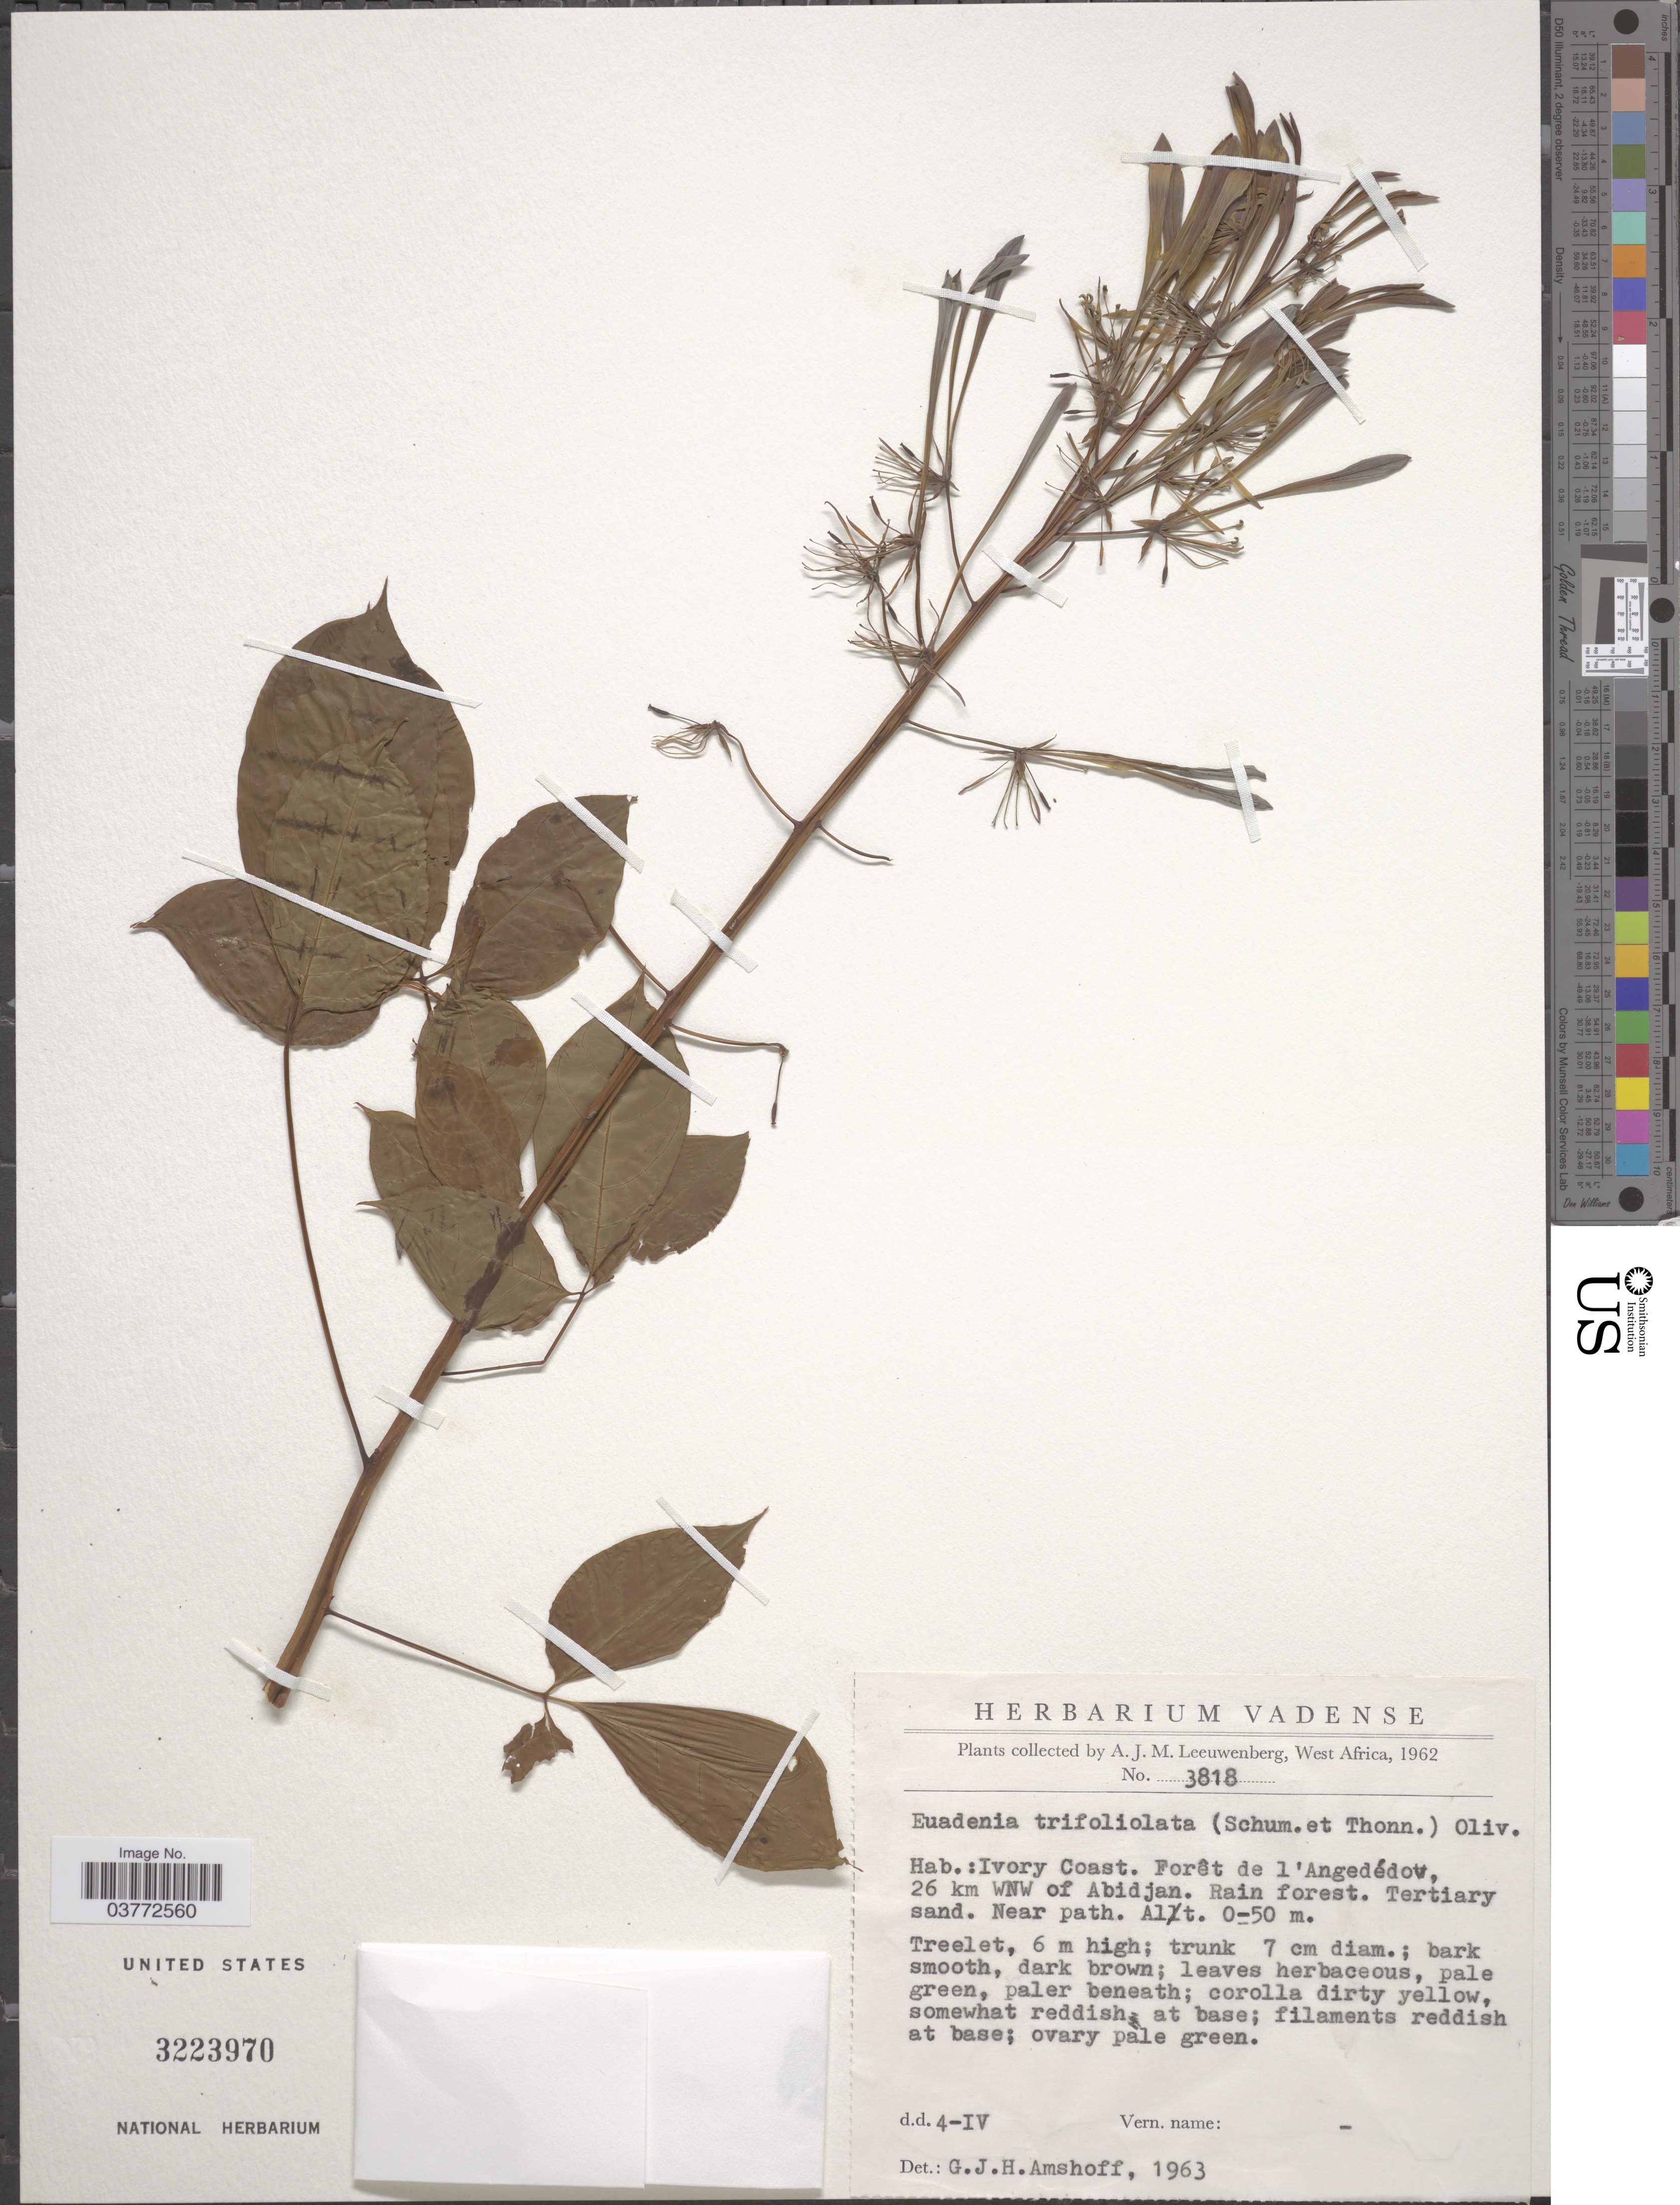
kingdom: Plantae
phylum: Tracheophyta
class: Magnoliopsida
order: Brassicales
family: Capparaceae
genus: Crateva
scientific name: Crateva monticola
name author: (Gilg & Gilg-Ben.) Christenh. & Byng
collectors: A. J. M. Leeuwenberg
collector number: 3818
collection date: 1962-04-04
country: Ivory Coast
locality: Forêt de l'Angedédow, 26 km WNW of Abidjan.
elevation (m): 0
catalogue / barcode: US 3223970